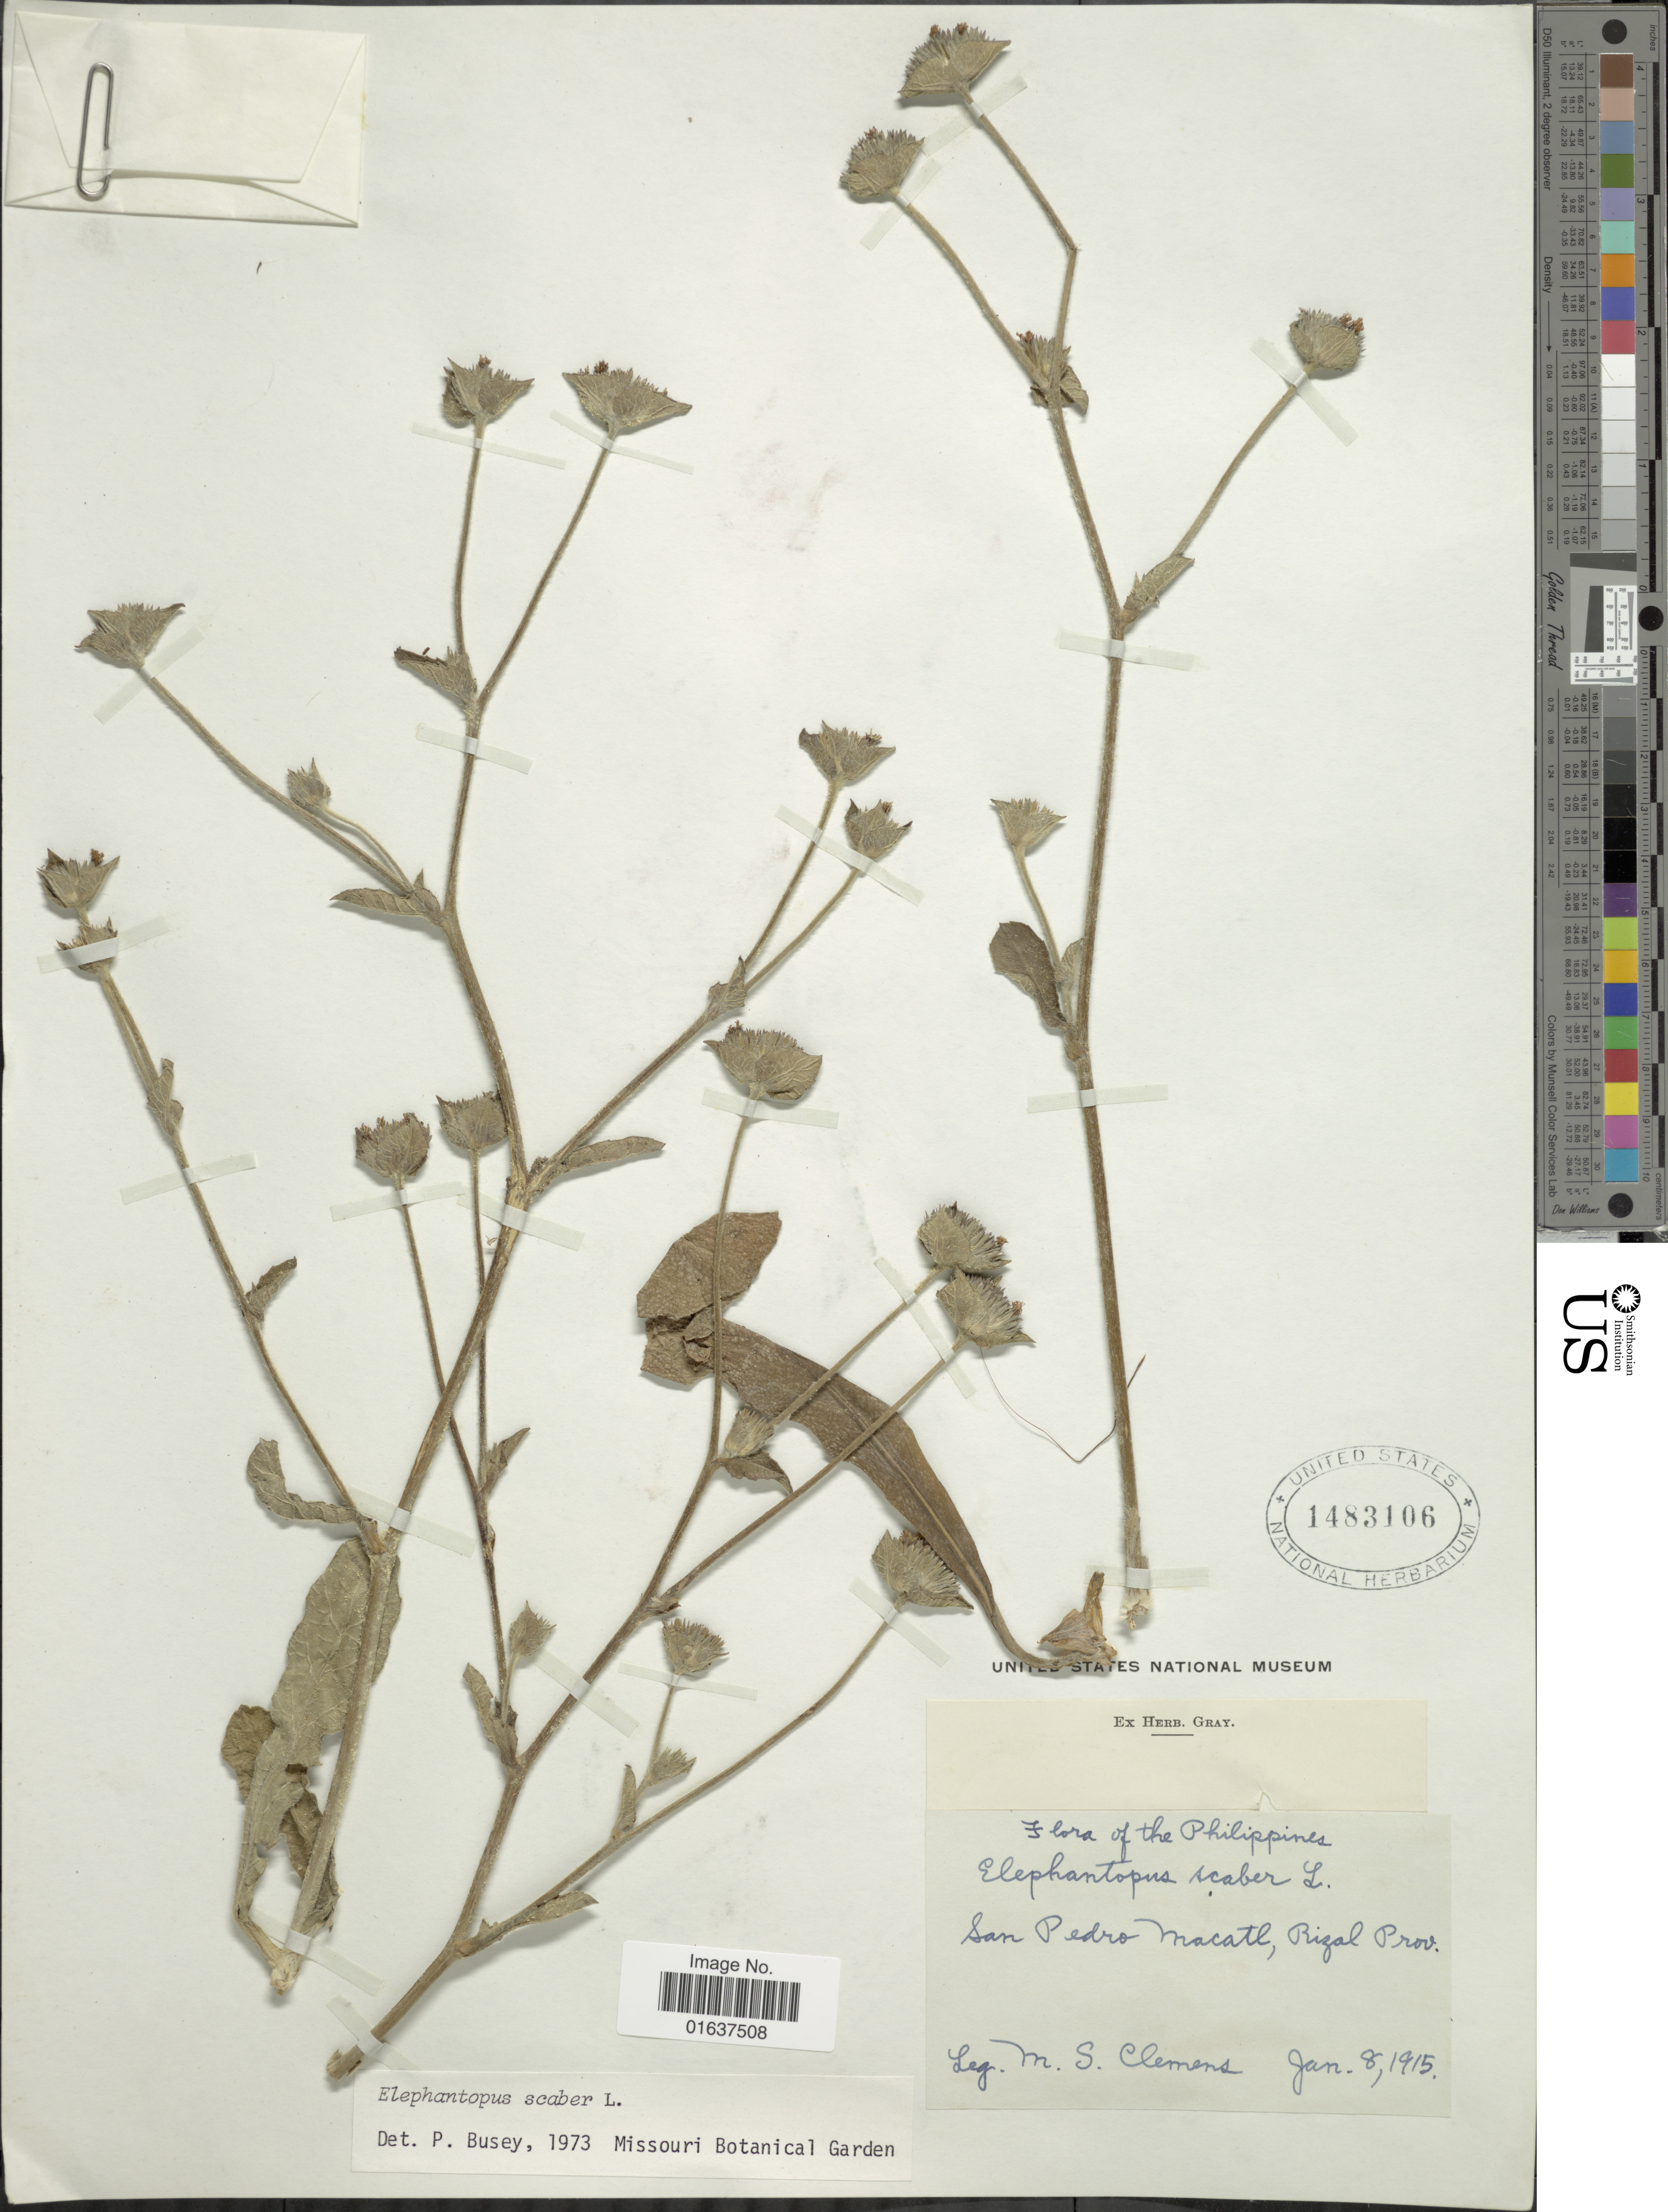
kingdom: Plantae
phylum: Tracheophyta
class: Magnoliopsida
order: Asterales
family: Asteraceae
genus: Elephantopus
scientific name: Elephantopus scaber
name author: L.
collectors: M. S. Clemens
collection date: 1915-01-08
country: Philippines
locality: San Pedro Macall, Rizal Prov.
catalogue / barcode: US 1483106